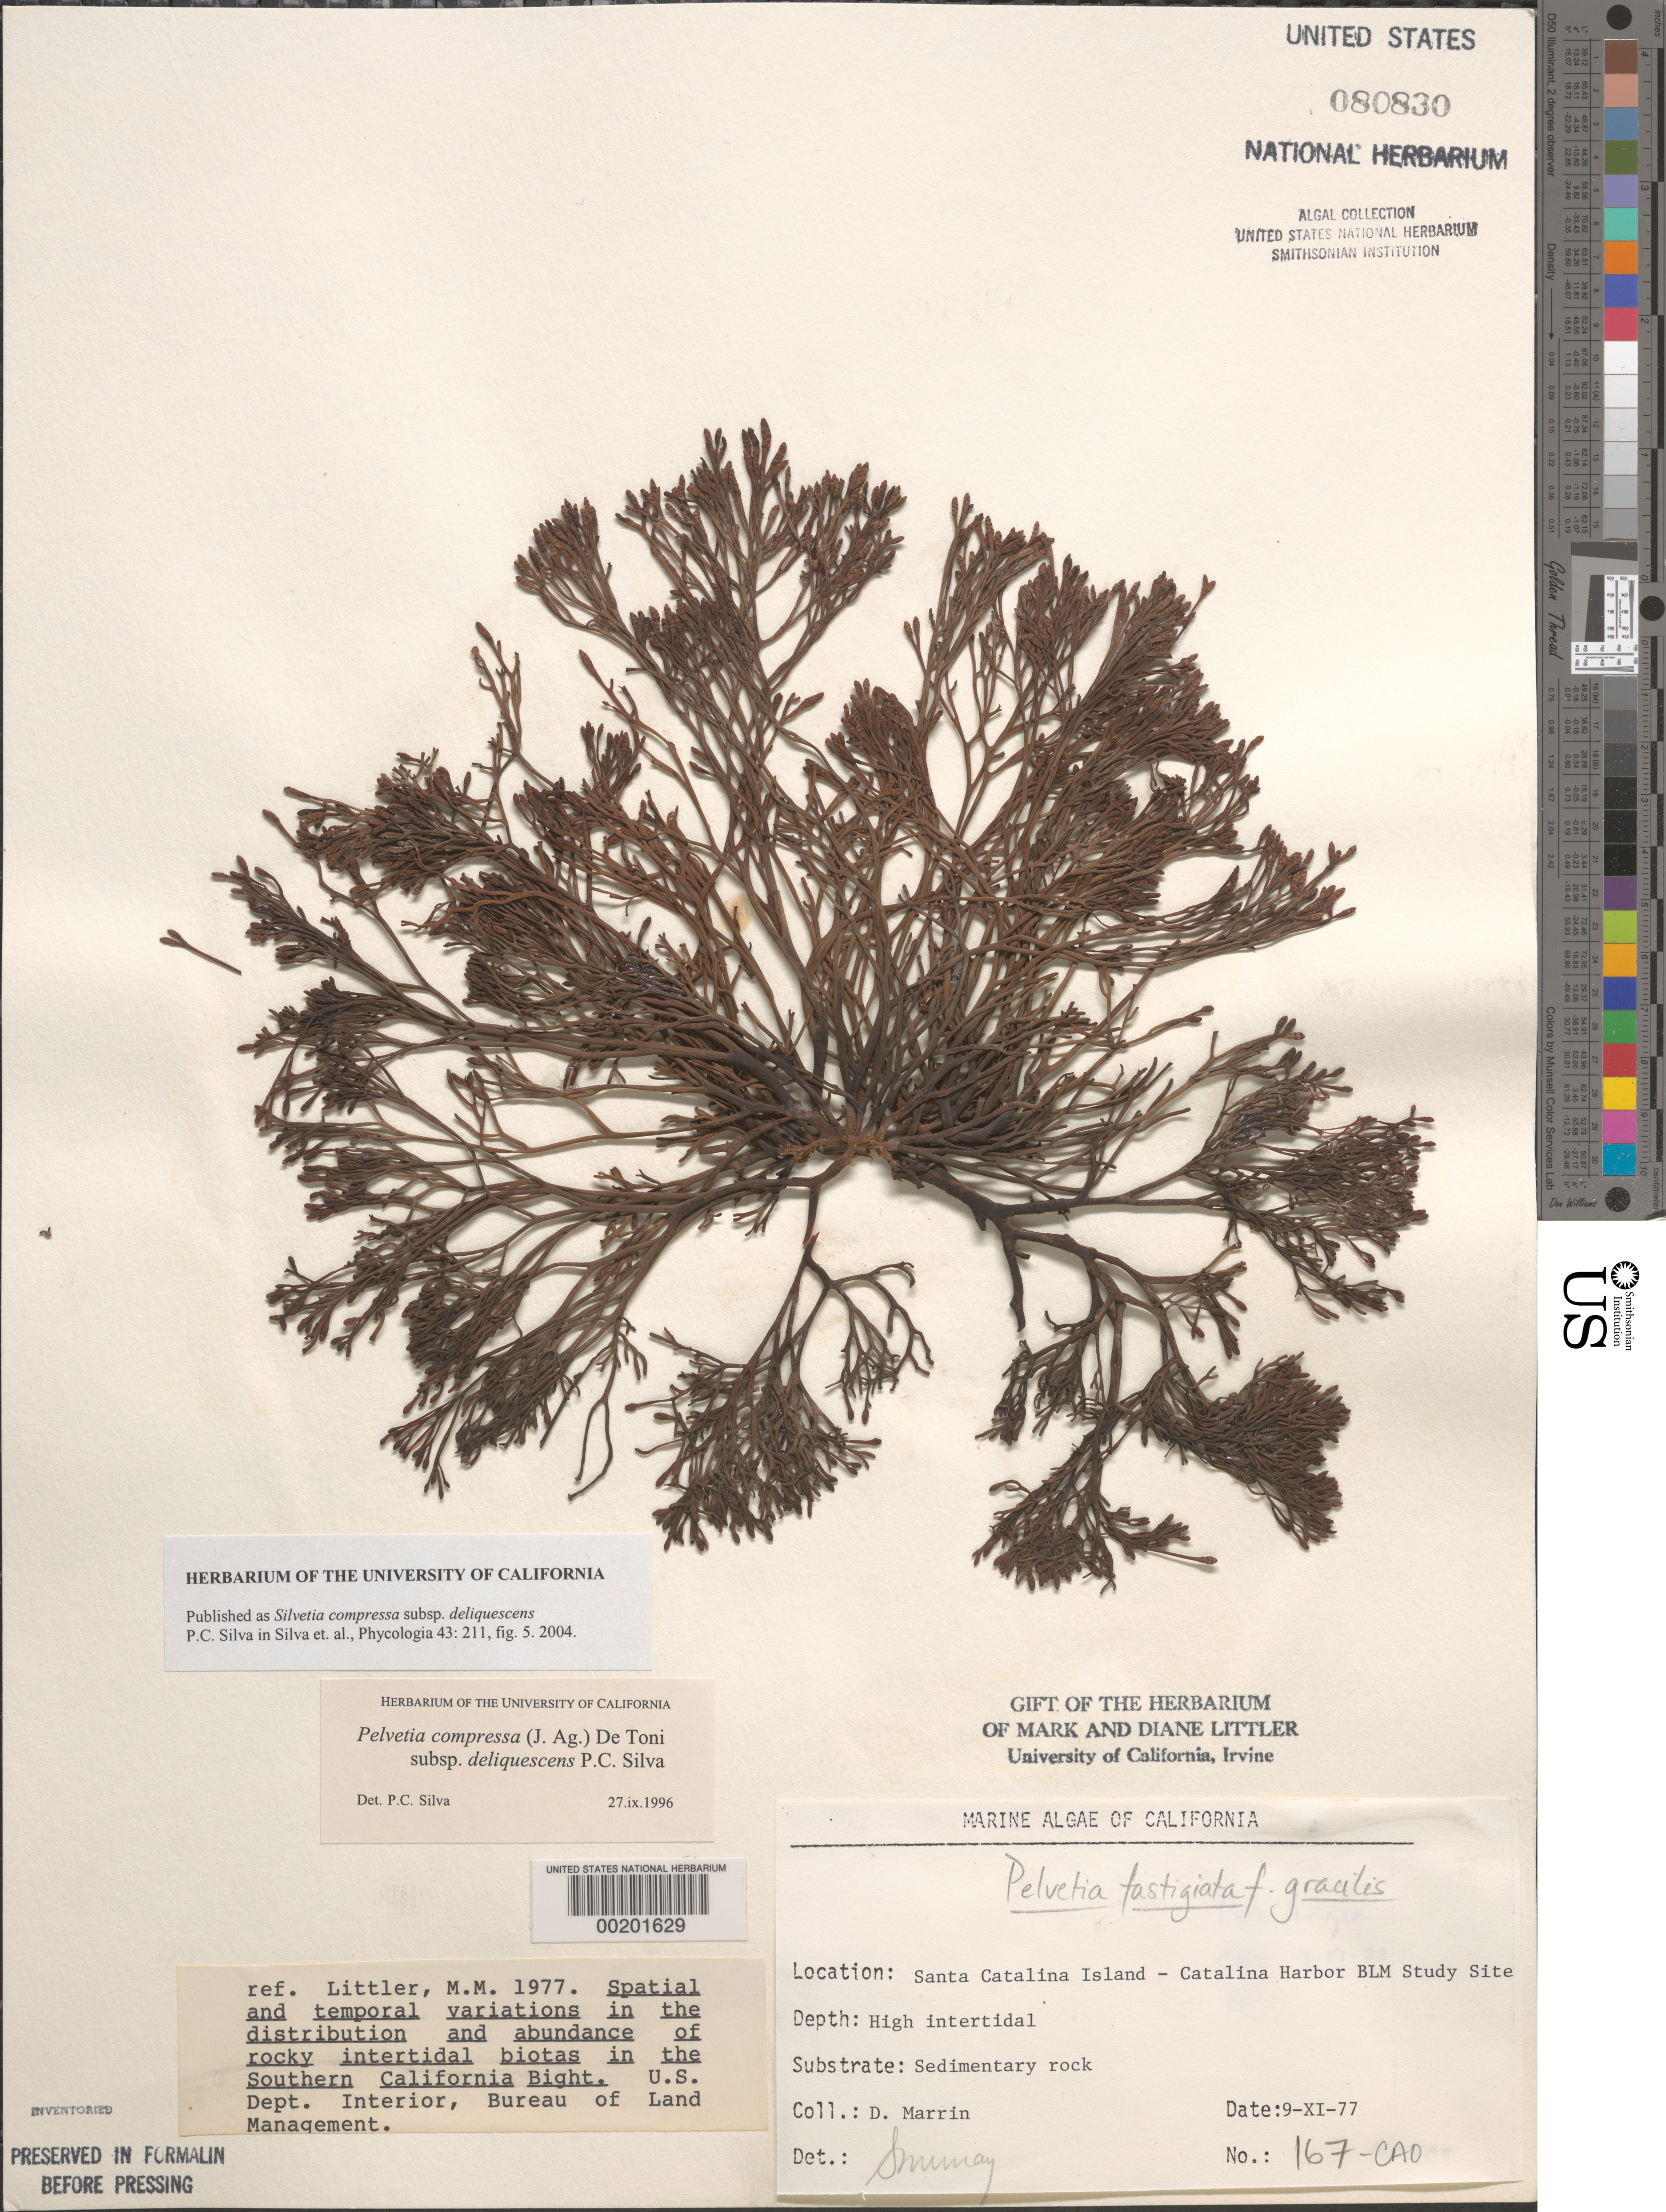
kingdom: Chromista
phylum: Ochrophyta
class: Phaeophyceae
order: Fucales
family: Fucaceae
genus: Silvetia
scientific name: Silvetia compressa subsp. deliquescens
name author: P.C. Silva in P.C. Silva et al.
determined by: Silva, P. C.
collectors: D. Marrin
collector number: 167-CAO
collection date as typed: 09 Nov 1977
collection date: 1977-11-09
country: United States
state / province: California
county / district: Los Angeles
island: Santa Catalina Island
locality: West side of Catalina Harbor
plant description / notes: BLM-SOCALBIGHT Rocky Intertidal Survey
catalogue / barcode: US 80830